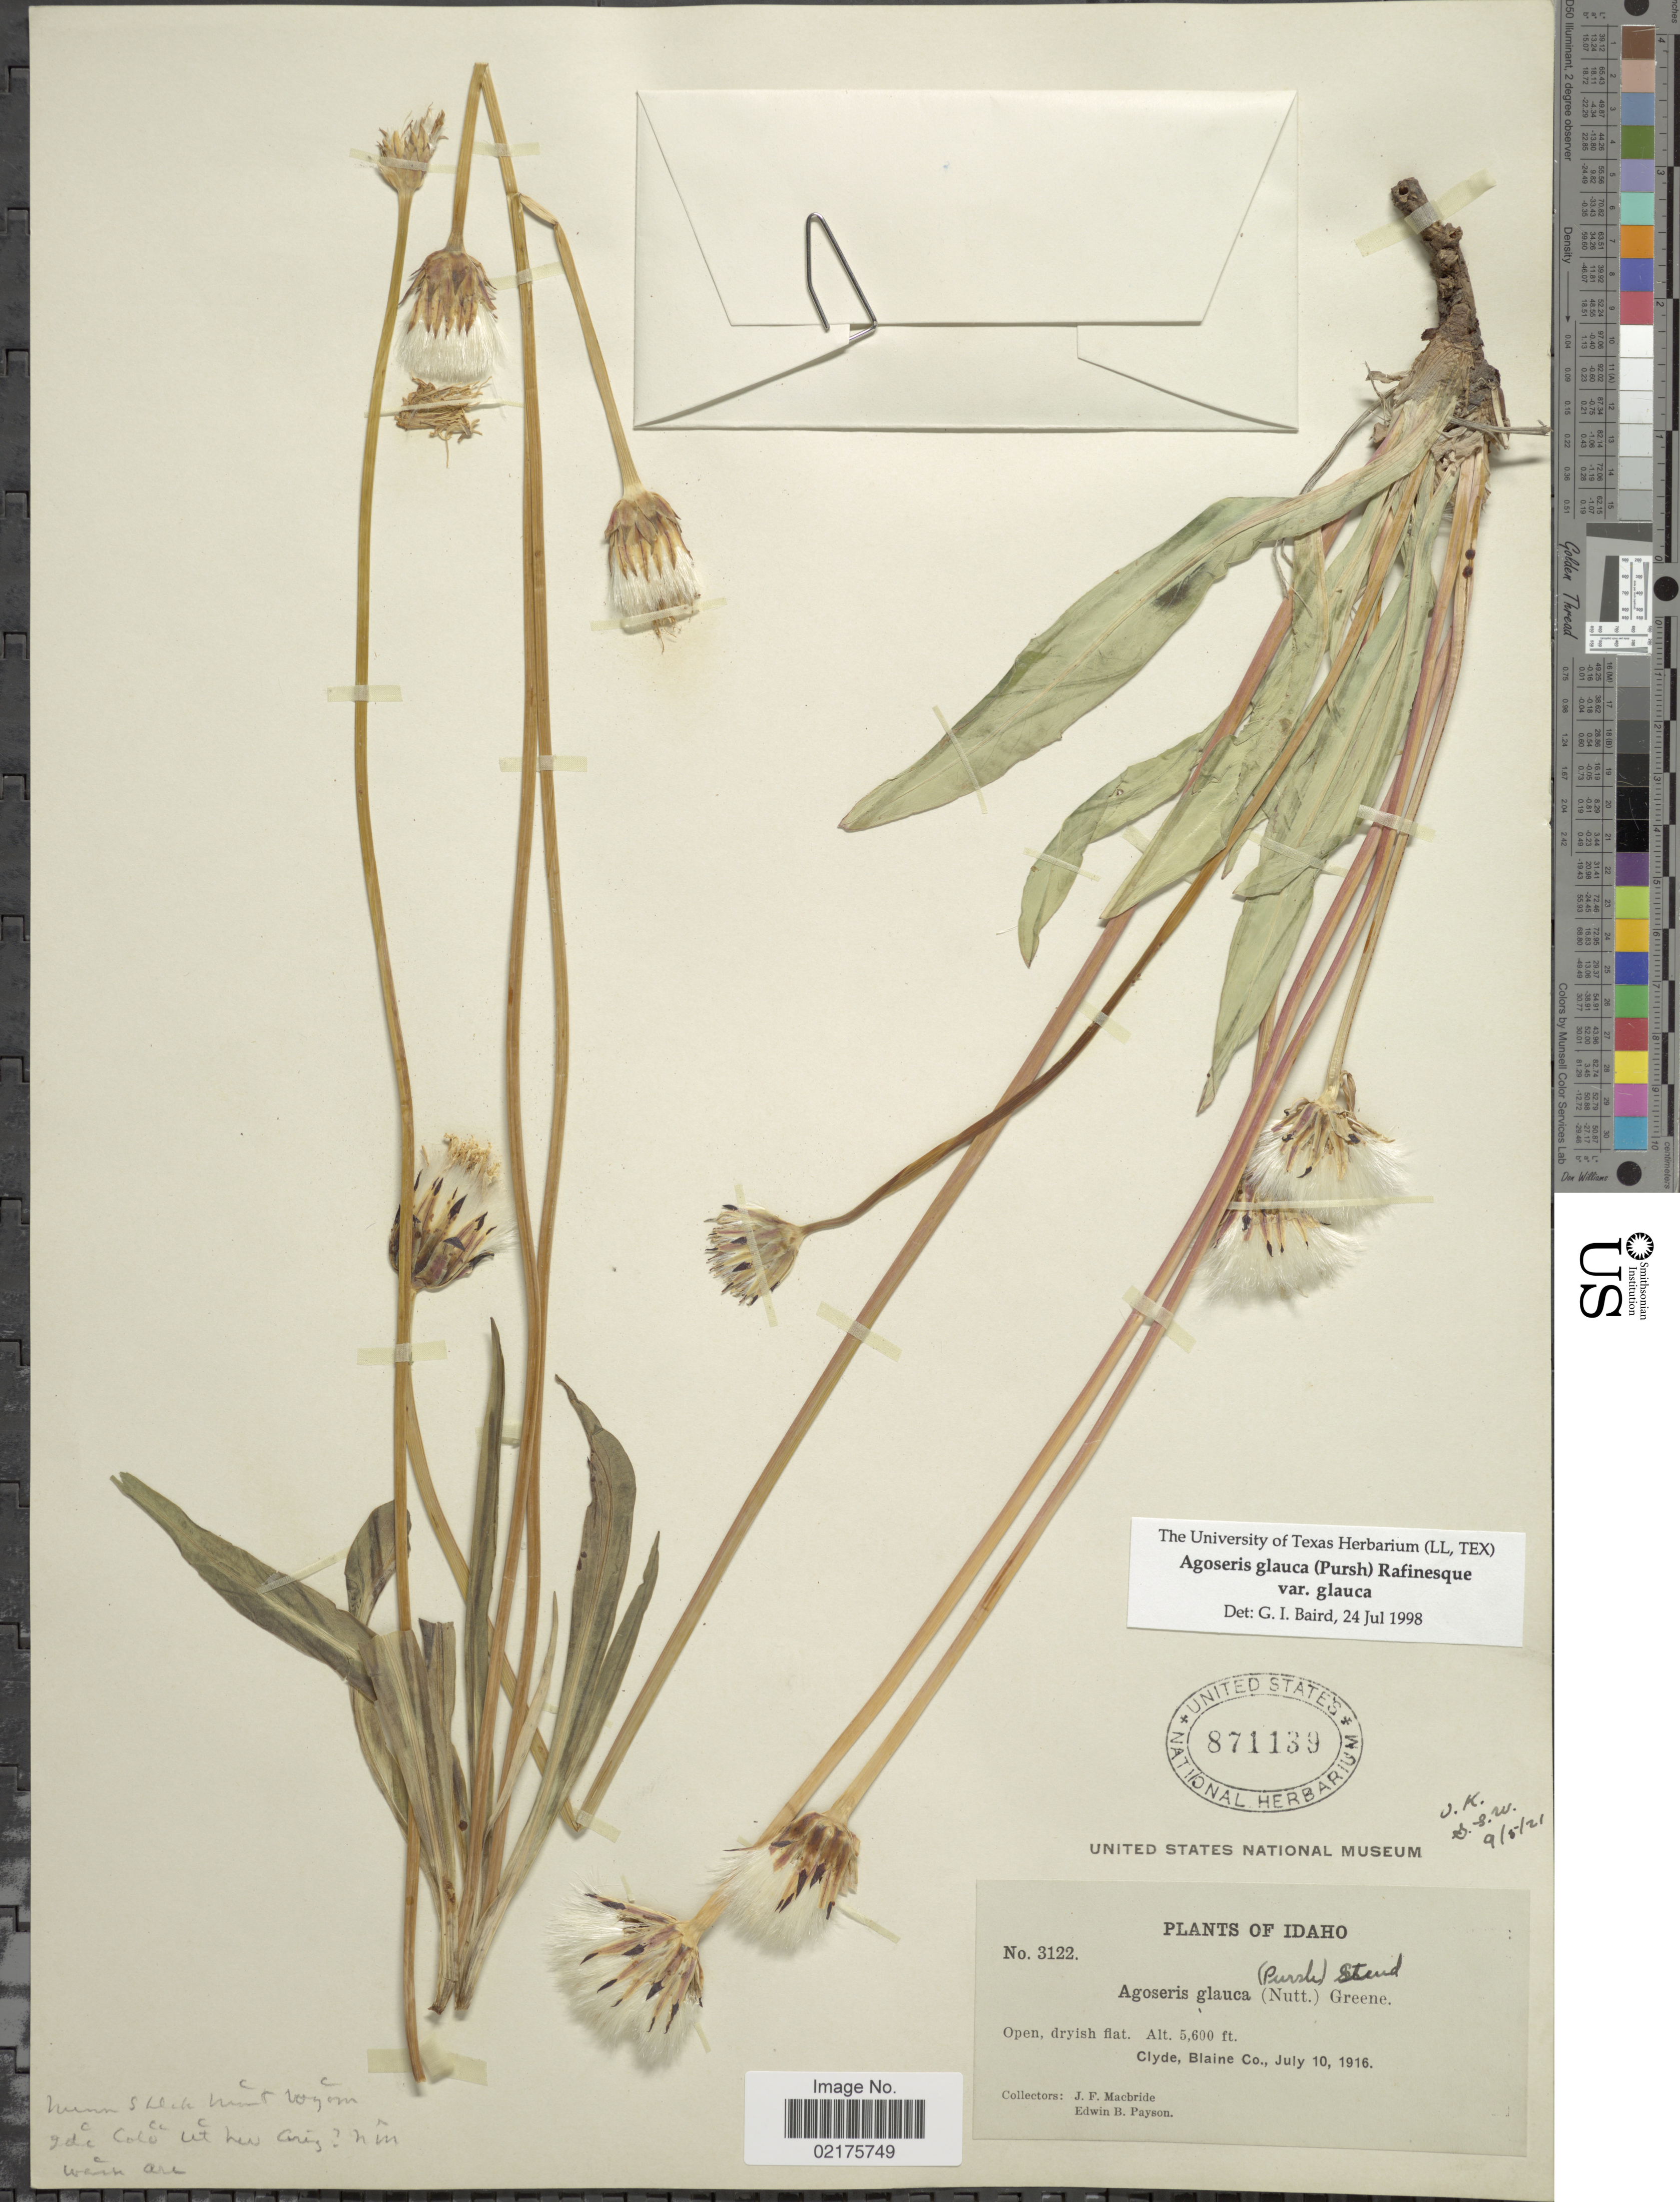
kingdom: Plantae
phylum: Tracheophyta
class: Magnoliopsida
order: Asterales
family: Asteraceae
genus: Agoseris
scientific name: Agoseris glauca var. glauca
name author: (Pursh) Raf.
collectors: J. F. Macbride & E. B. Payson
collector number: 3122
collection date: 1916-07-10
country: United States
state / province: Idaho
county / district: Blaine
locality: Clyde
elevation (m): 1707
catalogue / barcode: US 871139